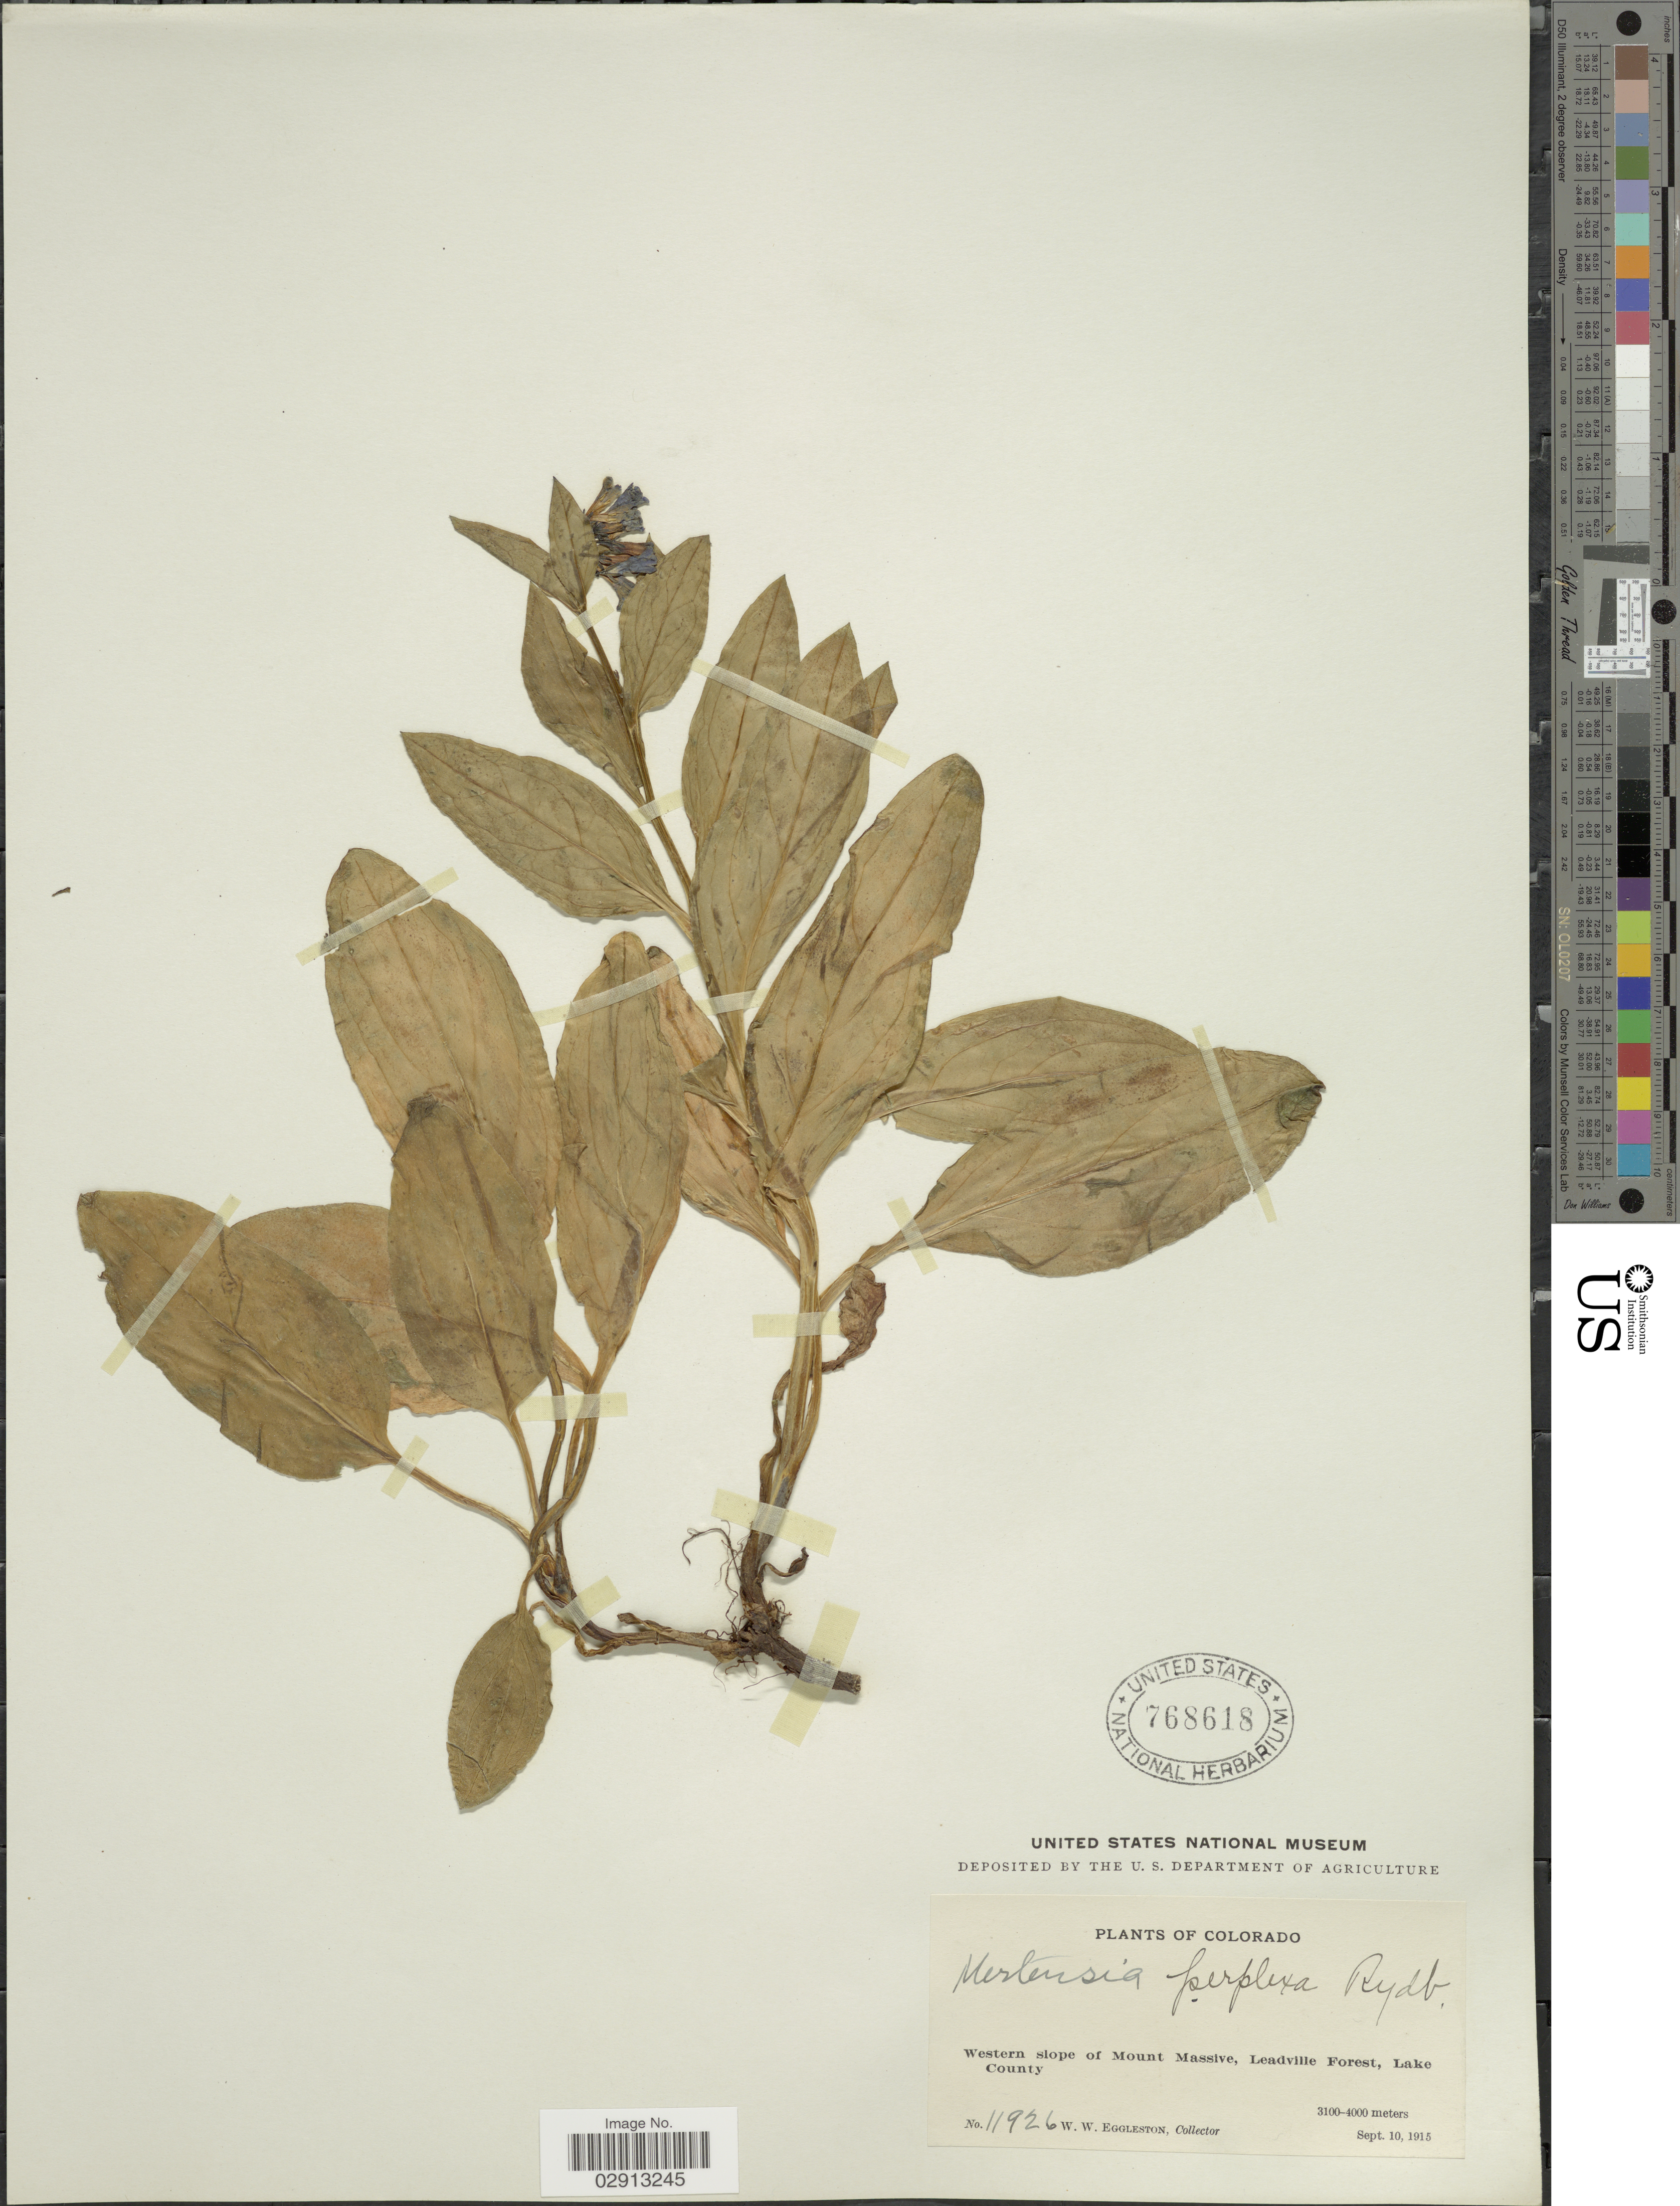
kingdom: Plantae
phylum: Tracheophyta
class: Magnoliopsida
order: Boraginales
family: Boraginaceae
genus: Mertensia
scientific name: Mertensia viridis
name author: (A. Nelson) A. Nelson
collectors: W. W. Eggleston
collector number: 11926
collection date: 1915-09-10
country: United States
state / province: Colorado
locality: Western slope of Mount Massive, Leadville forest, Lake County.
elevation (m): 3100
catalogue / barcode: US 768618